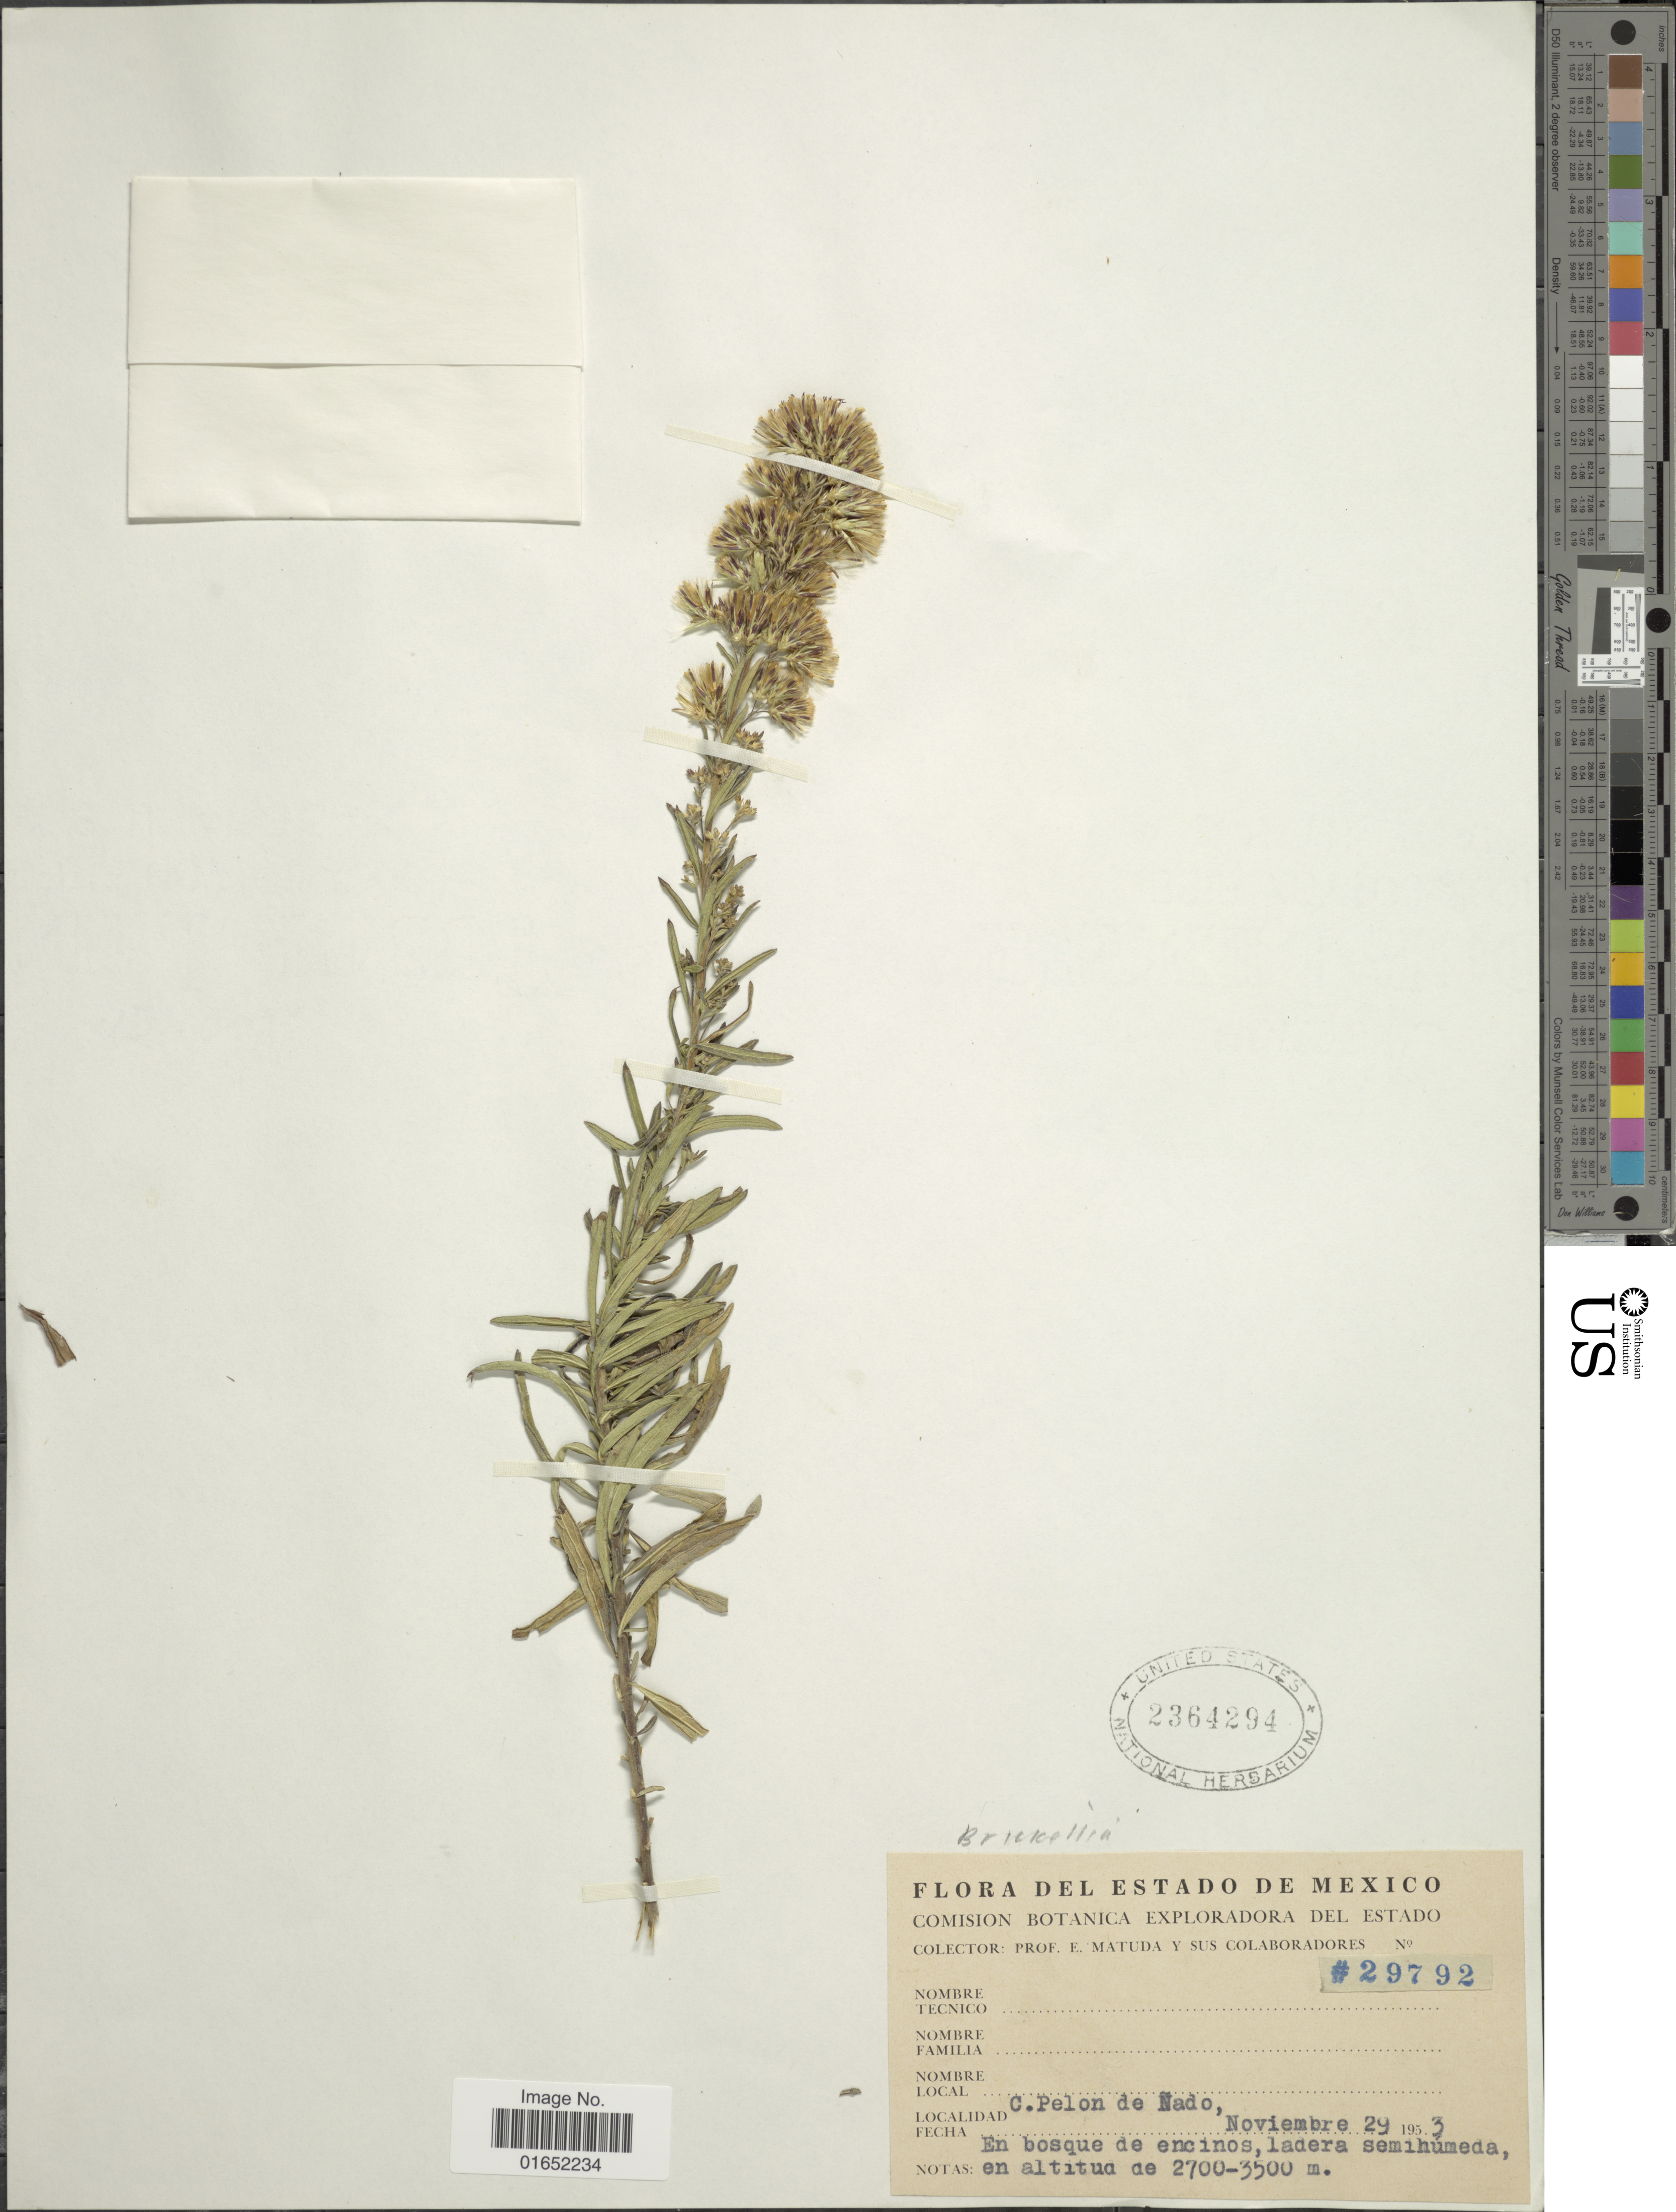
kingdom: Plantae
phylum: Tracheophyta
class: Magnoliopsida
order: Asterales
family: Asteraceae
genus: Brickellia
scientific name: Brickellia scoparia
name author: (DC.) A. Gray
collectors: E. Matuda & et al.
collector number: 29792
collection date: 1953-11-29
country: Mexico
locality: C Pelon de Nado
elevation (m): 2700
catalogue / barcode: US 2364294